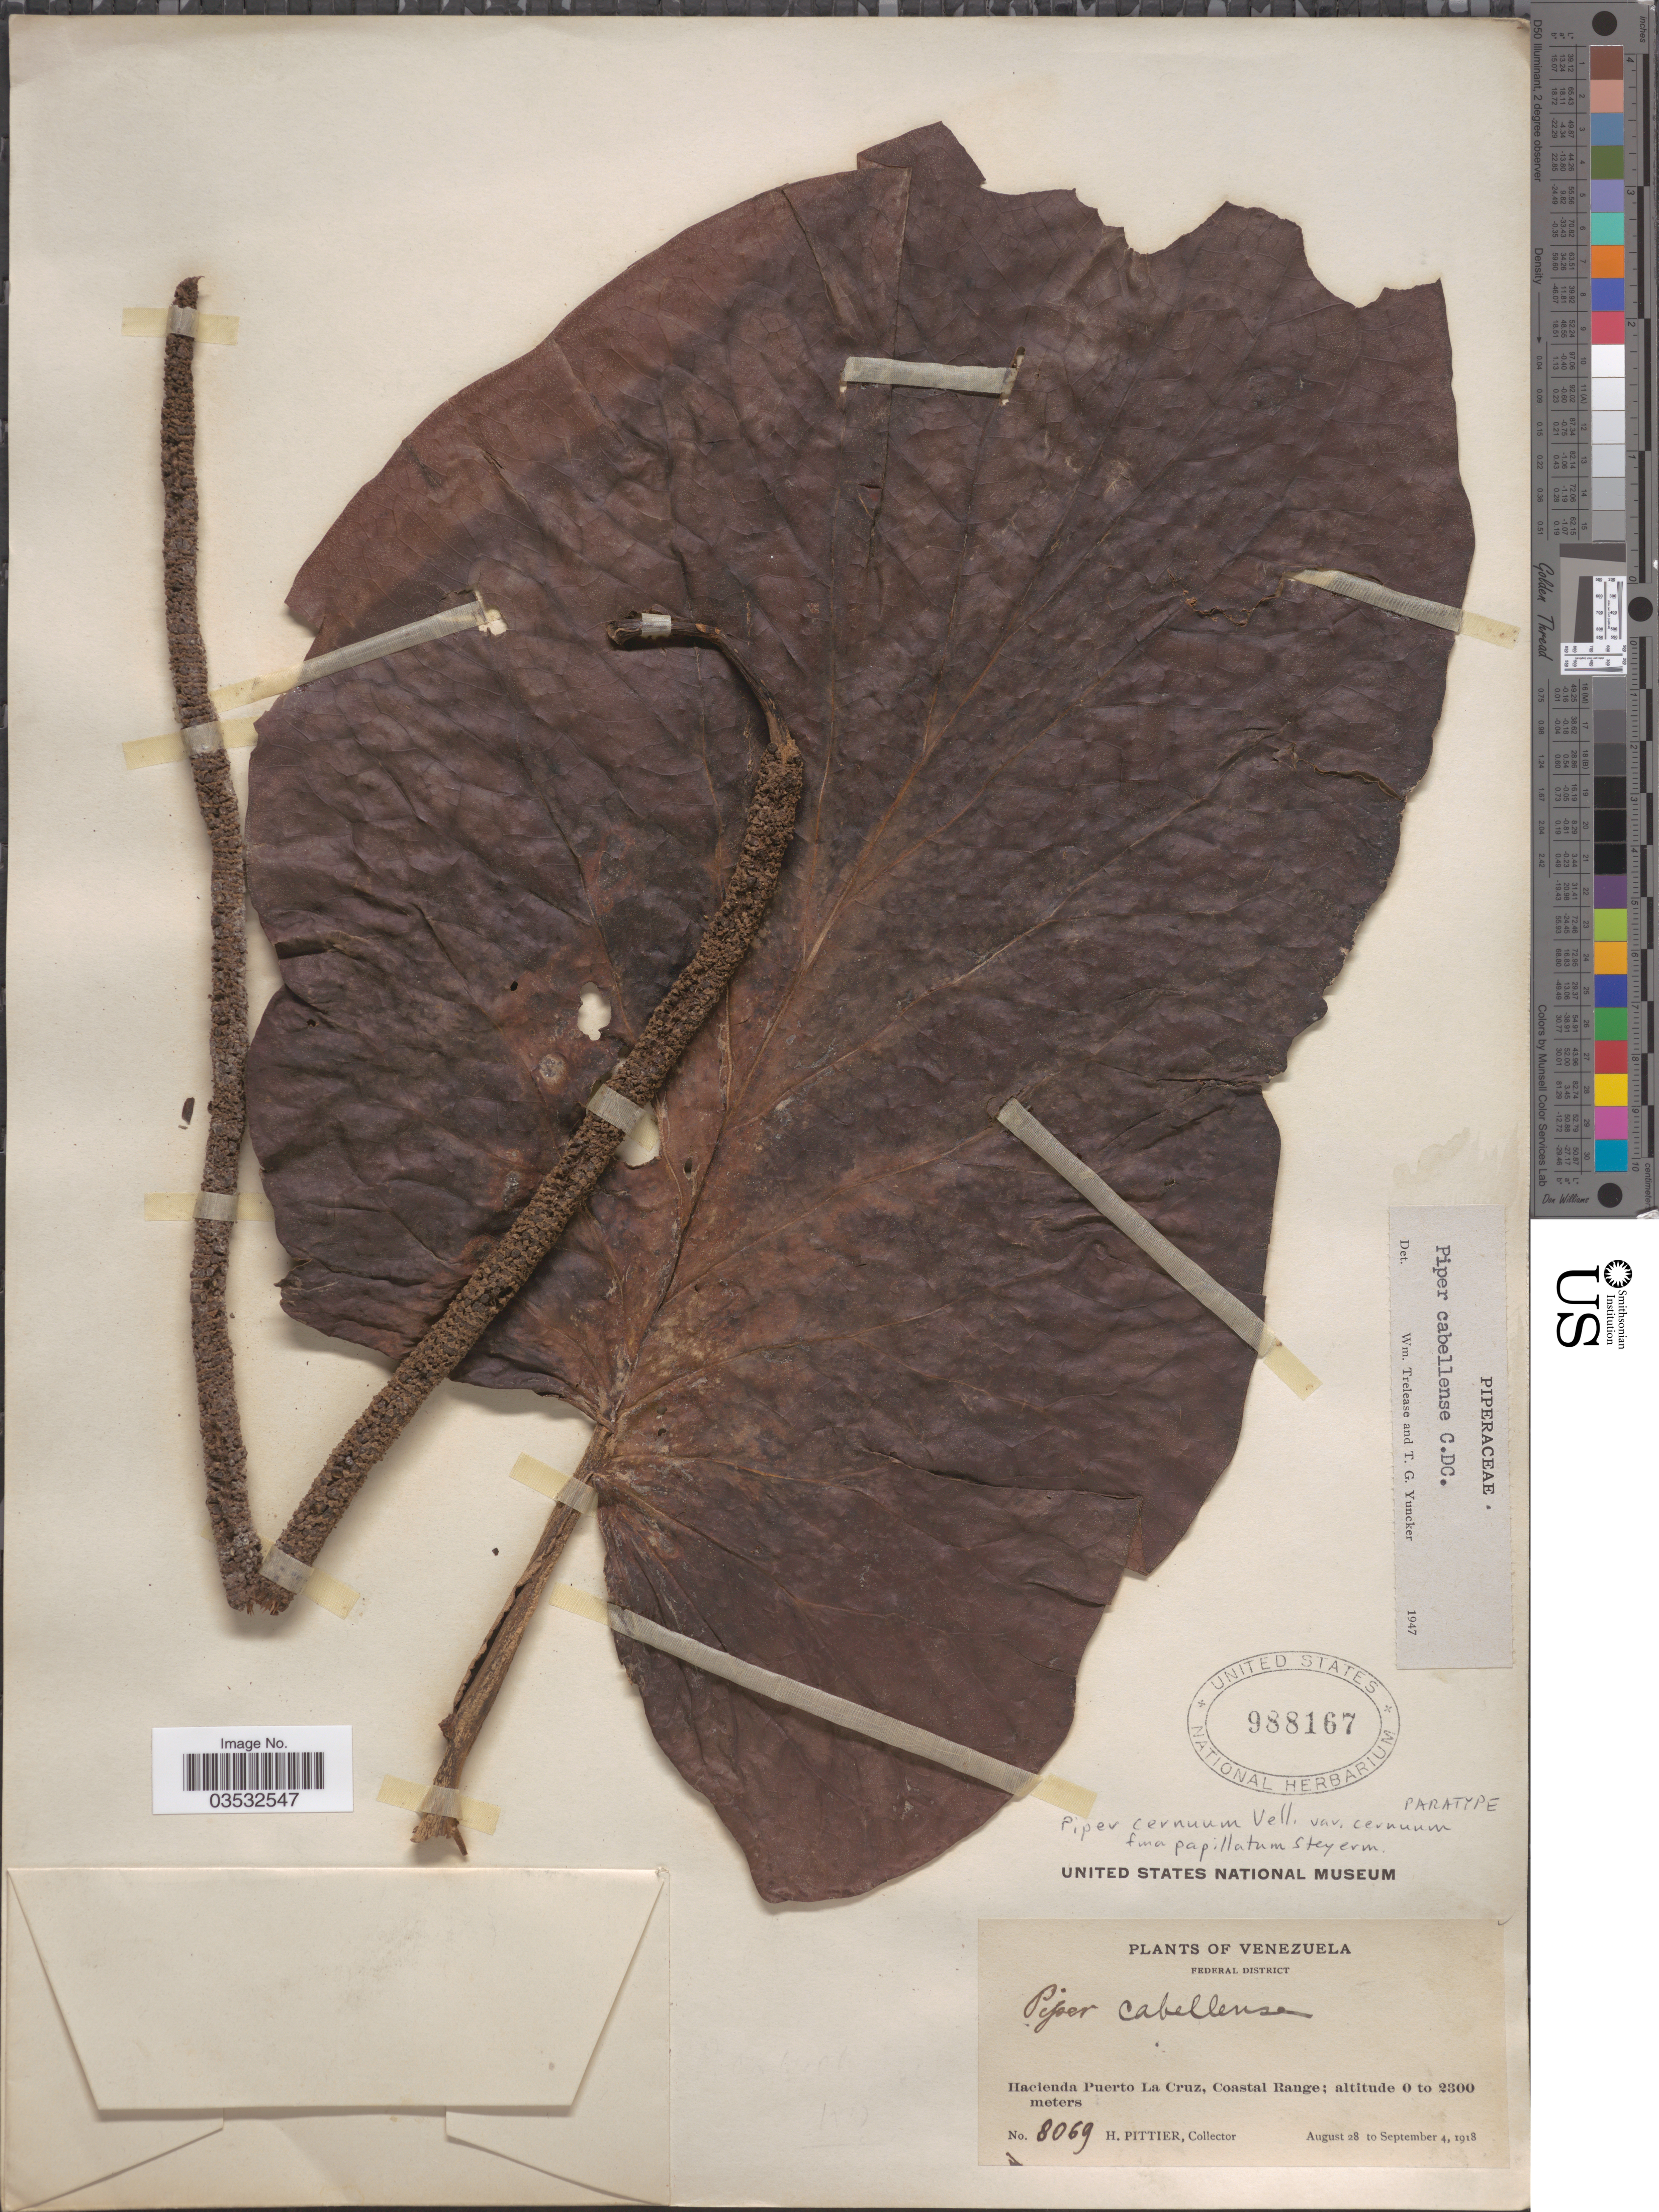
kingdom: Plantae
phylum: Tracheophyta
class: Magnoliopsida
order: Piperales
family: Piperaceae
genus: Piper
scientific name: Piper cernuum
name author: Vell.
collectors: H. F. Pittier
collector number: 8069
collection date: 1918-08-28/1918-09-04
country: Venezuela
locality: Federal District. Hacienda Puerto La Cruz, Coastal Range.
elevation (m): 0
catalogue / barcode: US 988167